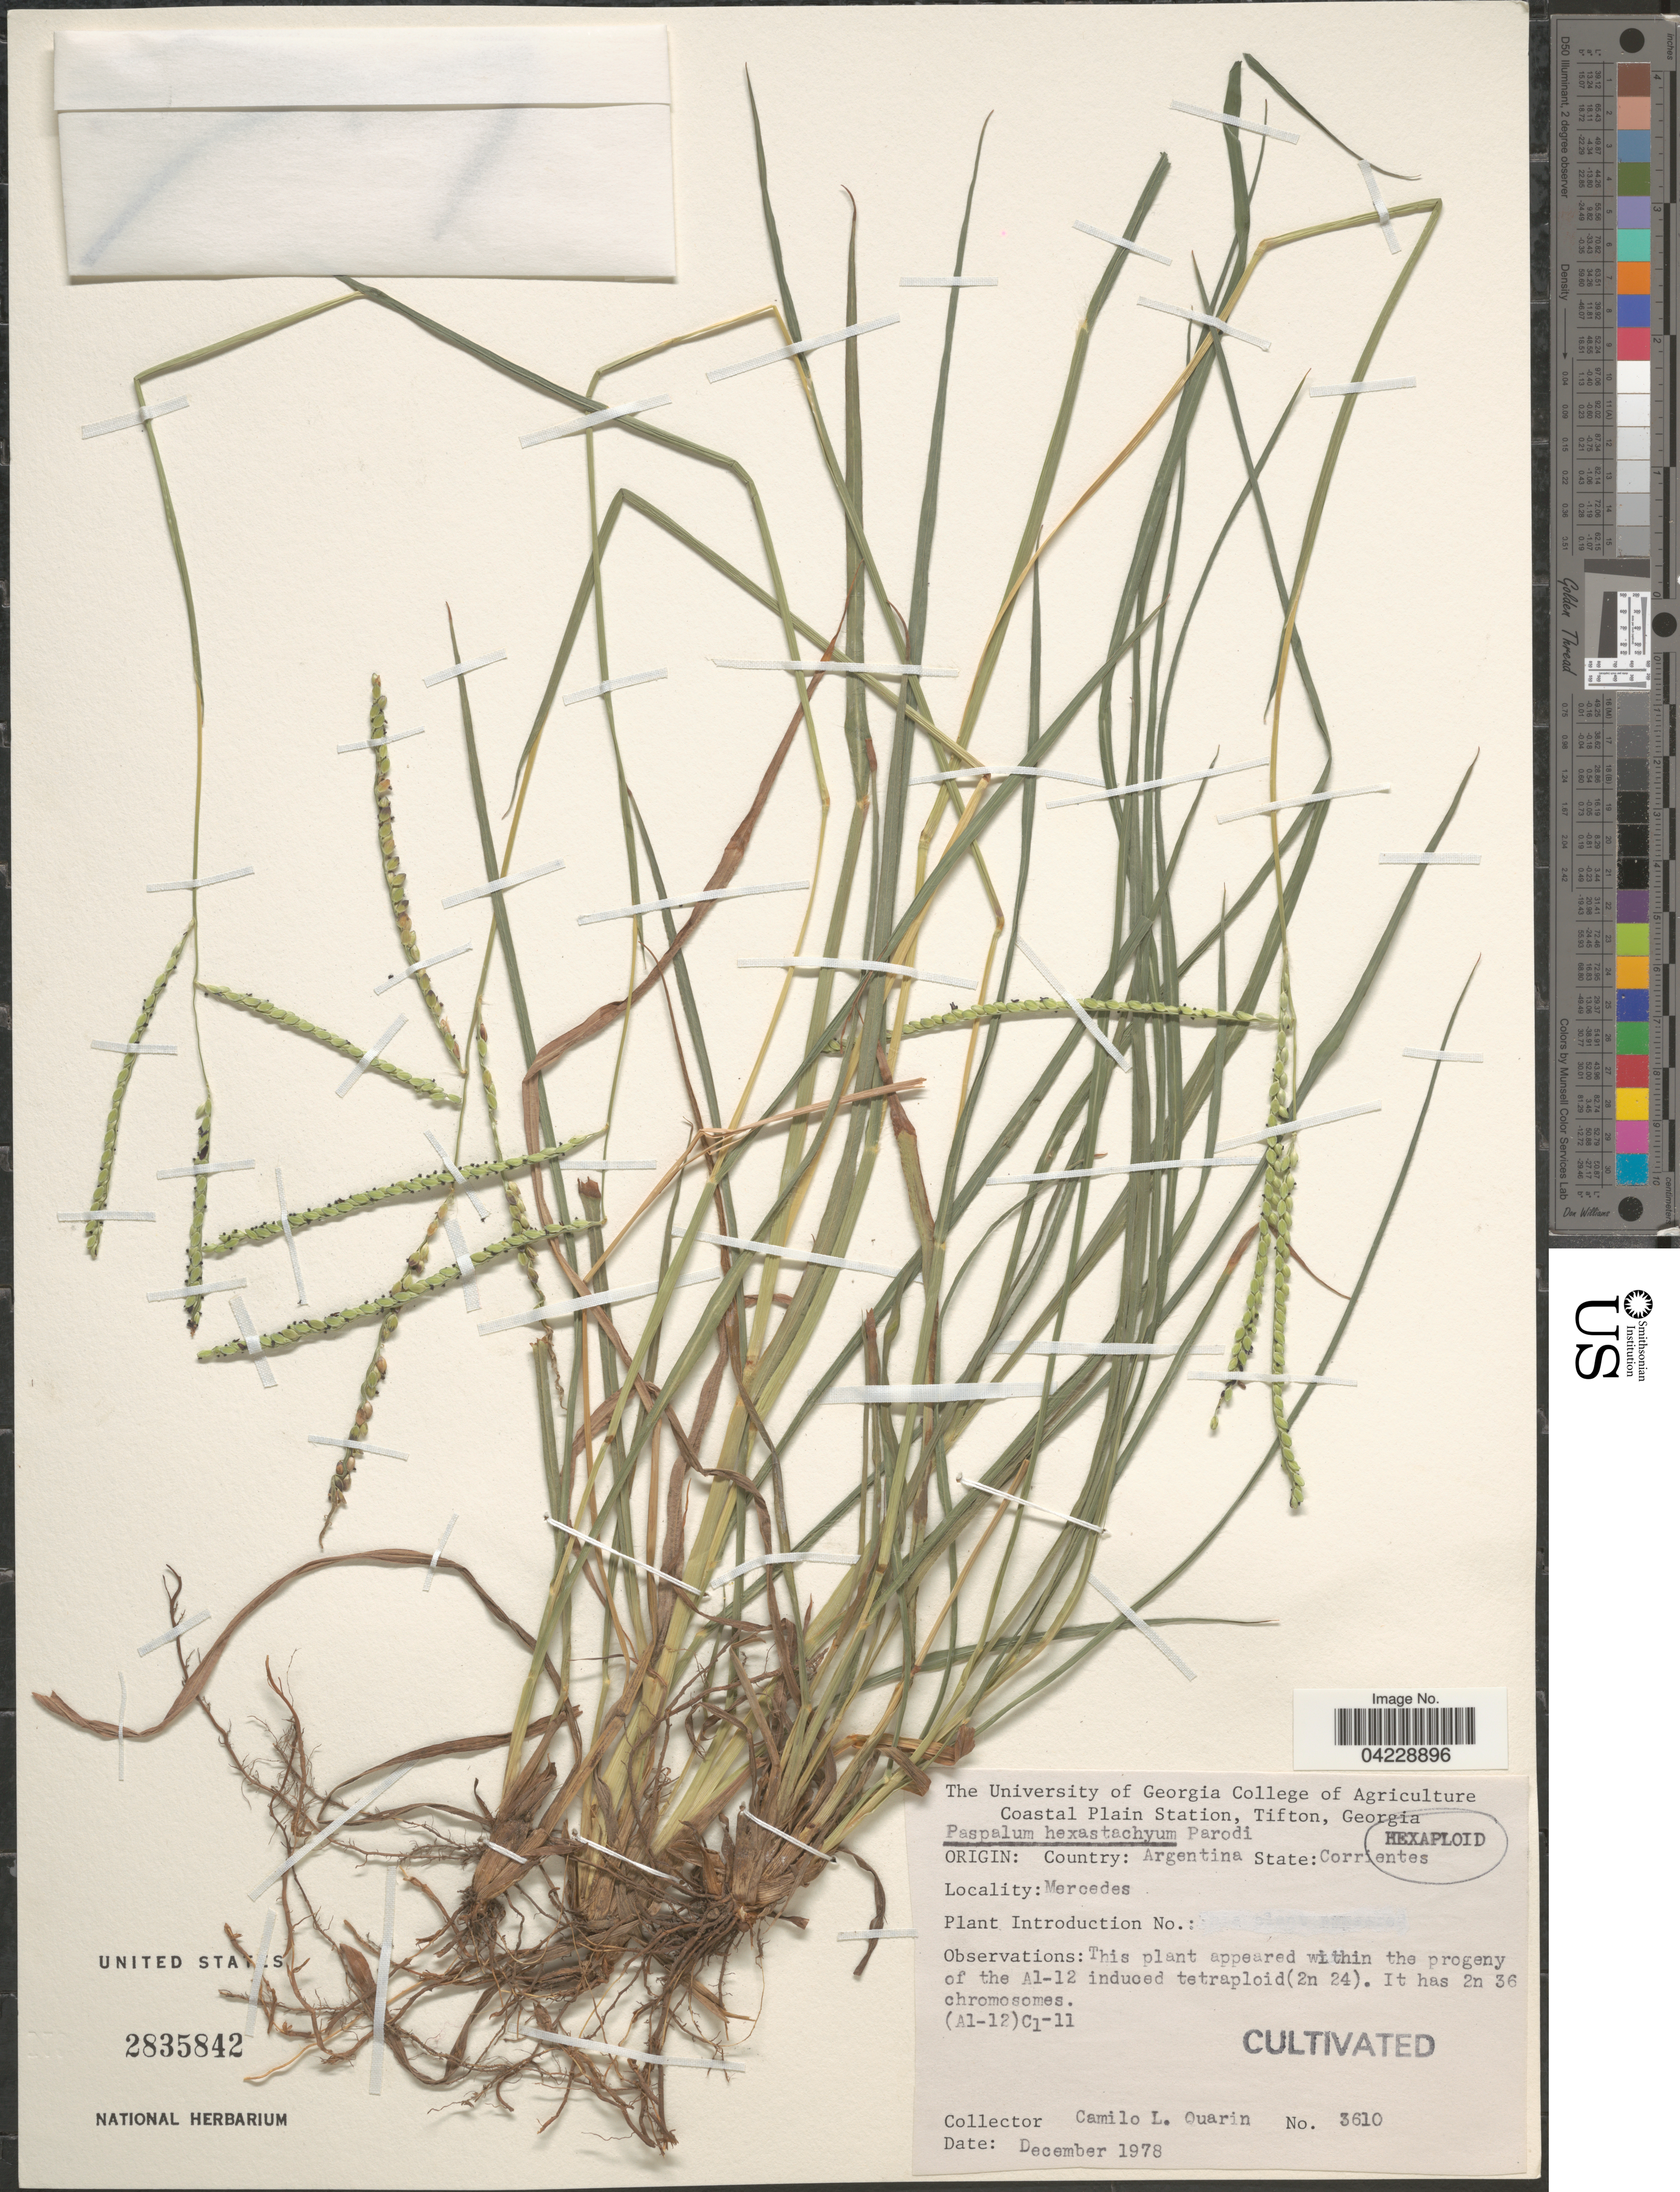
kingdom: Plantae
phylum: Tracheophyta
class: Liliopsida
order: Poales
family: Poaceae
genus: Paspalum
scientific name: Paspalum almum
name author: Chase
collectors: C. Quarin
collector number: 3610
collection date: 1978-12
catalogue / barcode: US 2835842